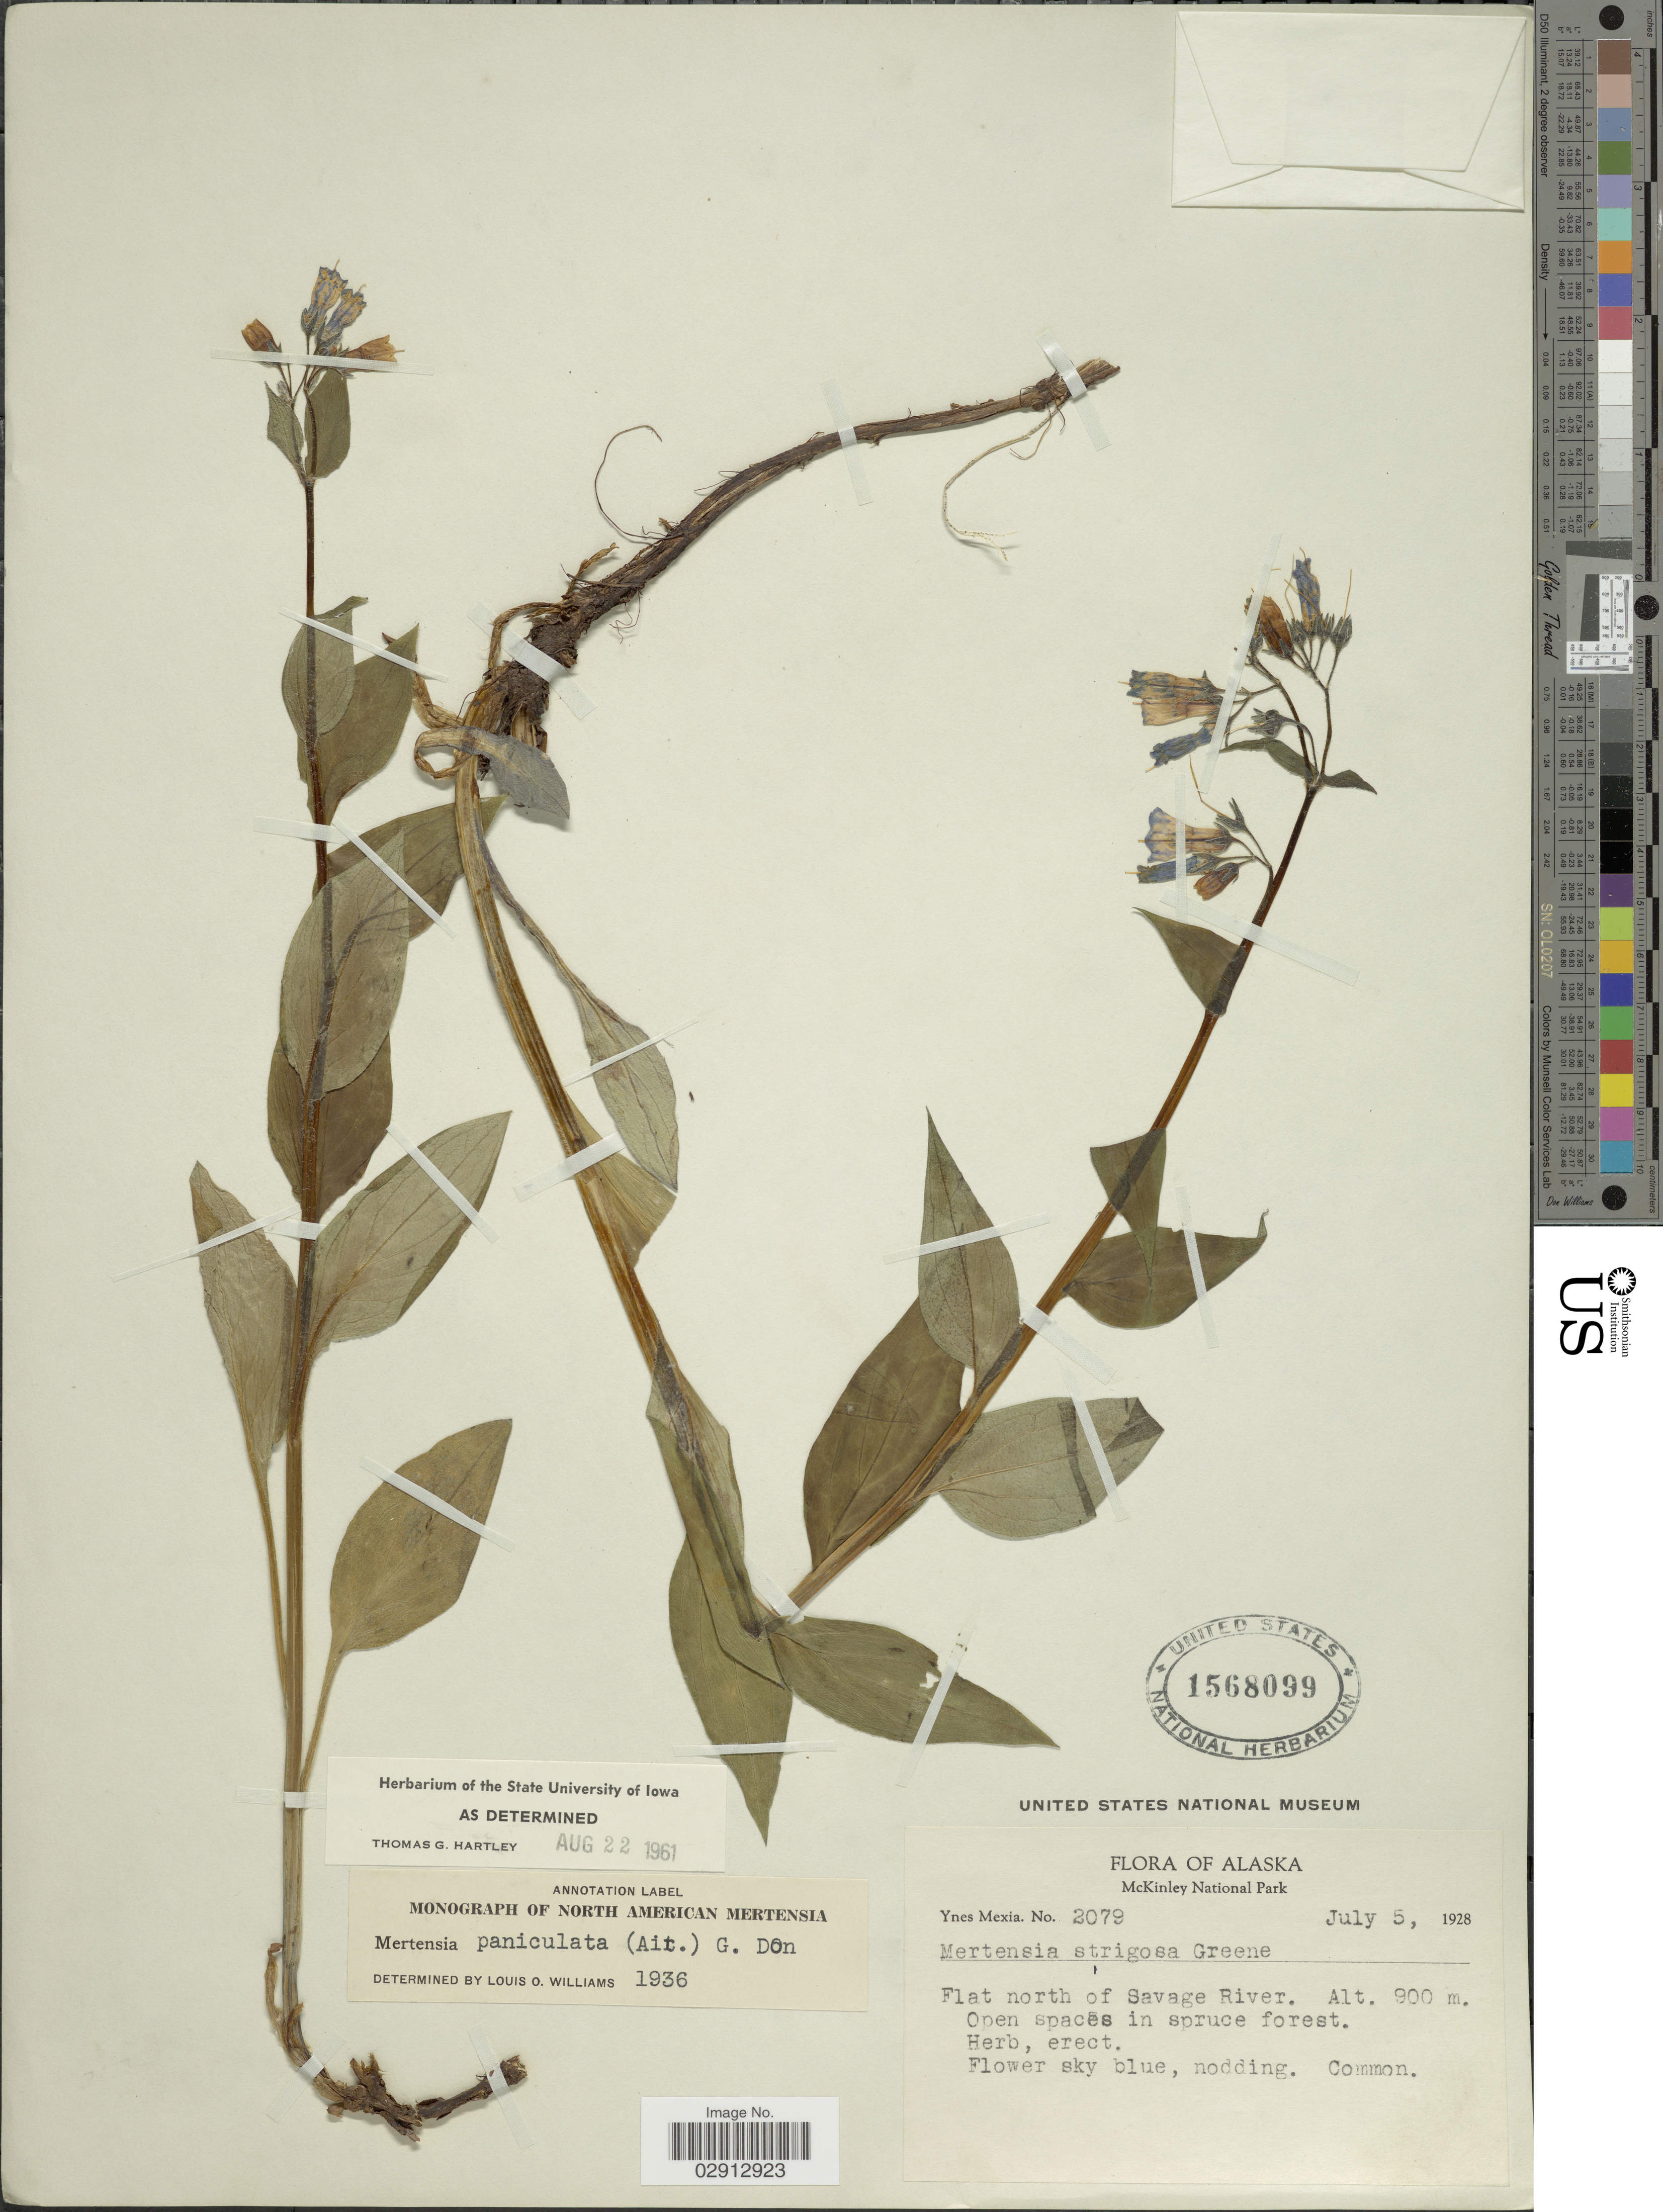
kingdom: Plantae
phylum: Tracheophyta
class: Magnoliopsida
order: Boraginales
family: Boraginaceae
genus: Mertensia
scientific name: Mertensia paniculata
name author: (Aiton) G. Don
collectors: Y. Mexia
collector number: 2079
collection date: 1928-07-05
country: United States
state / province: Alaska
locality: McKinley National Park. Flat north of Savage River.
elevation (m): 900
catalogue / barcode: US 1568099